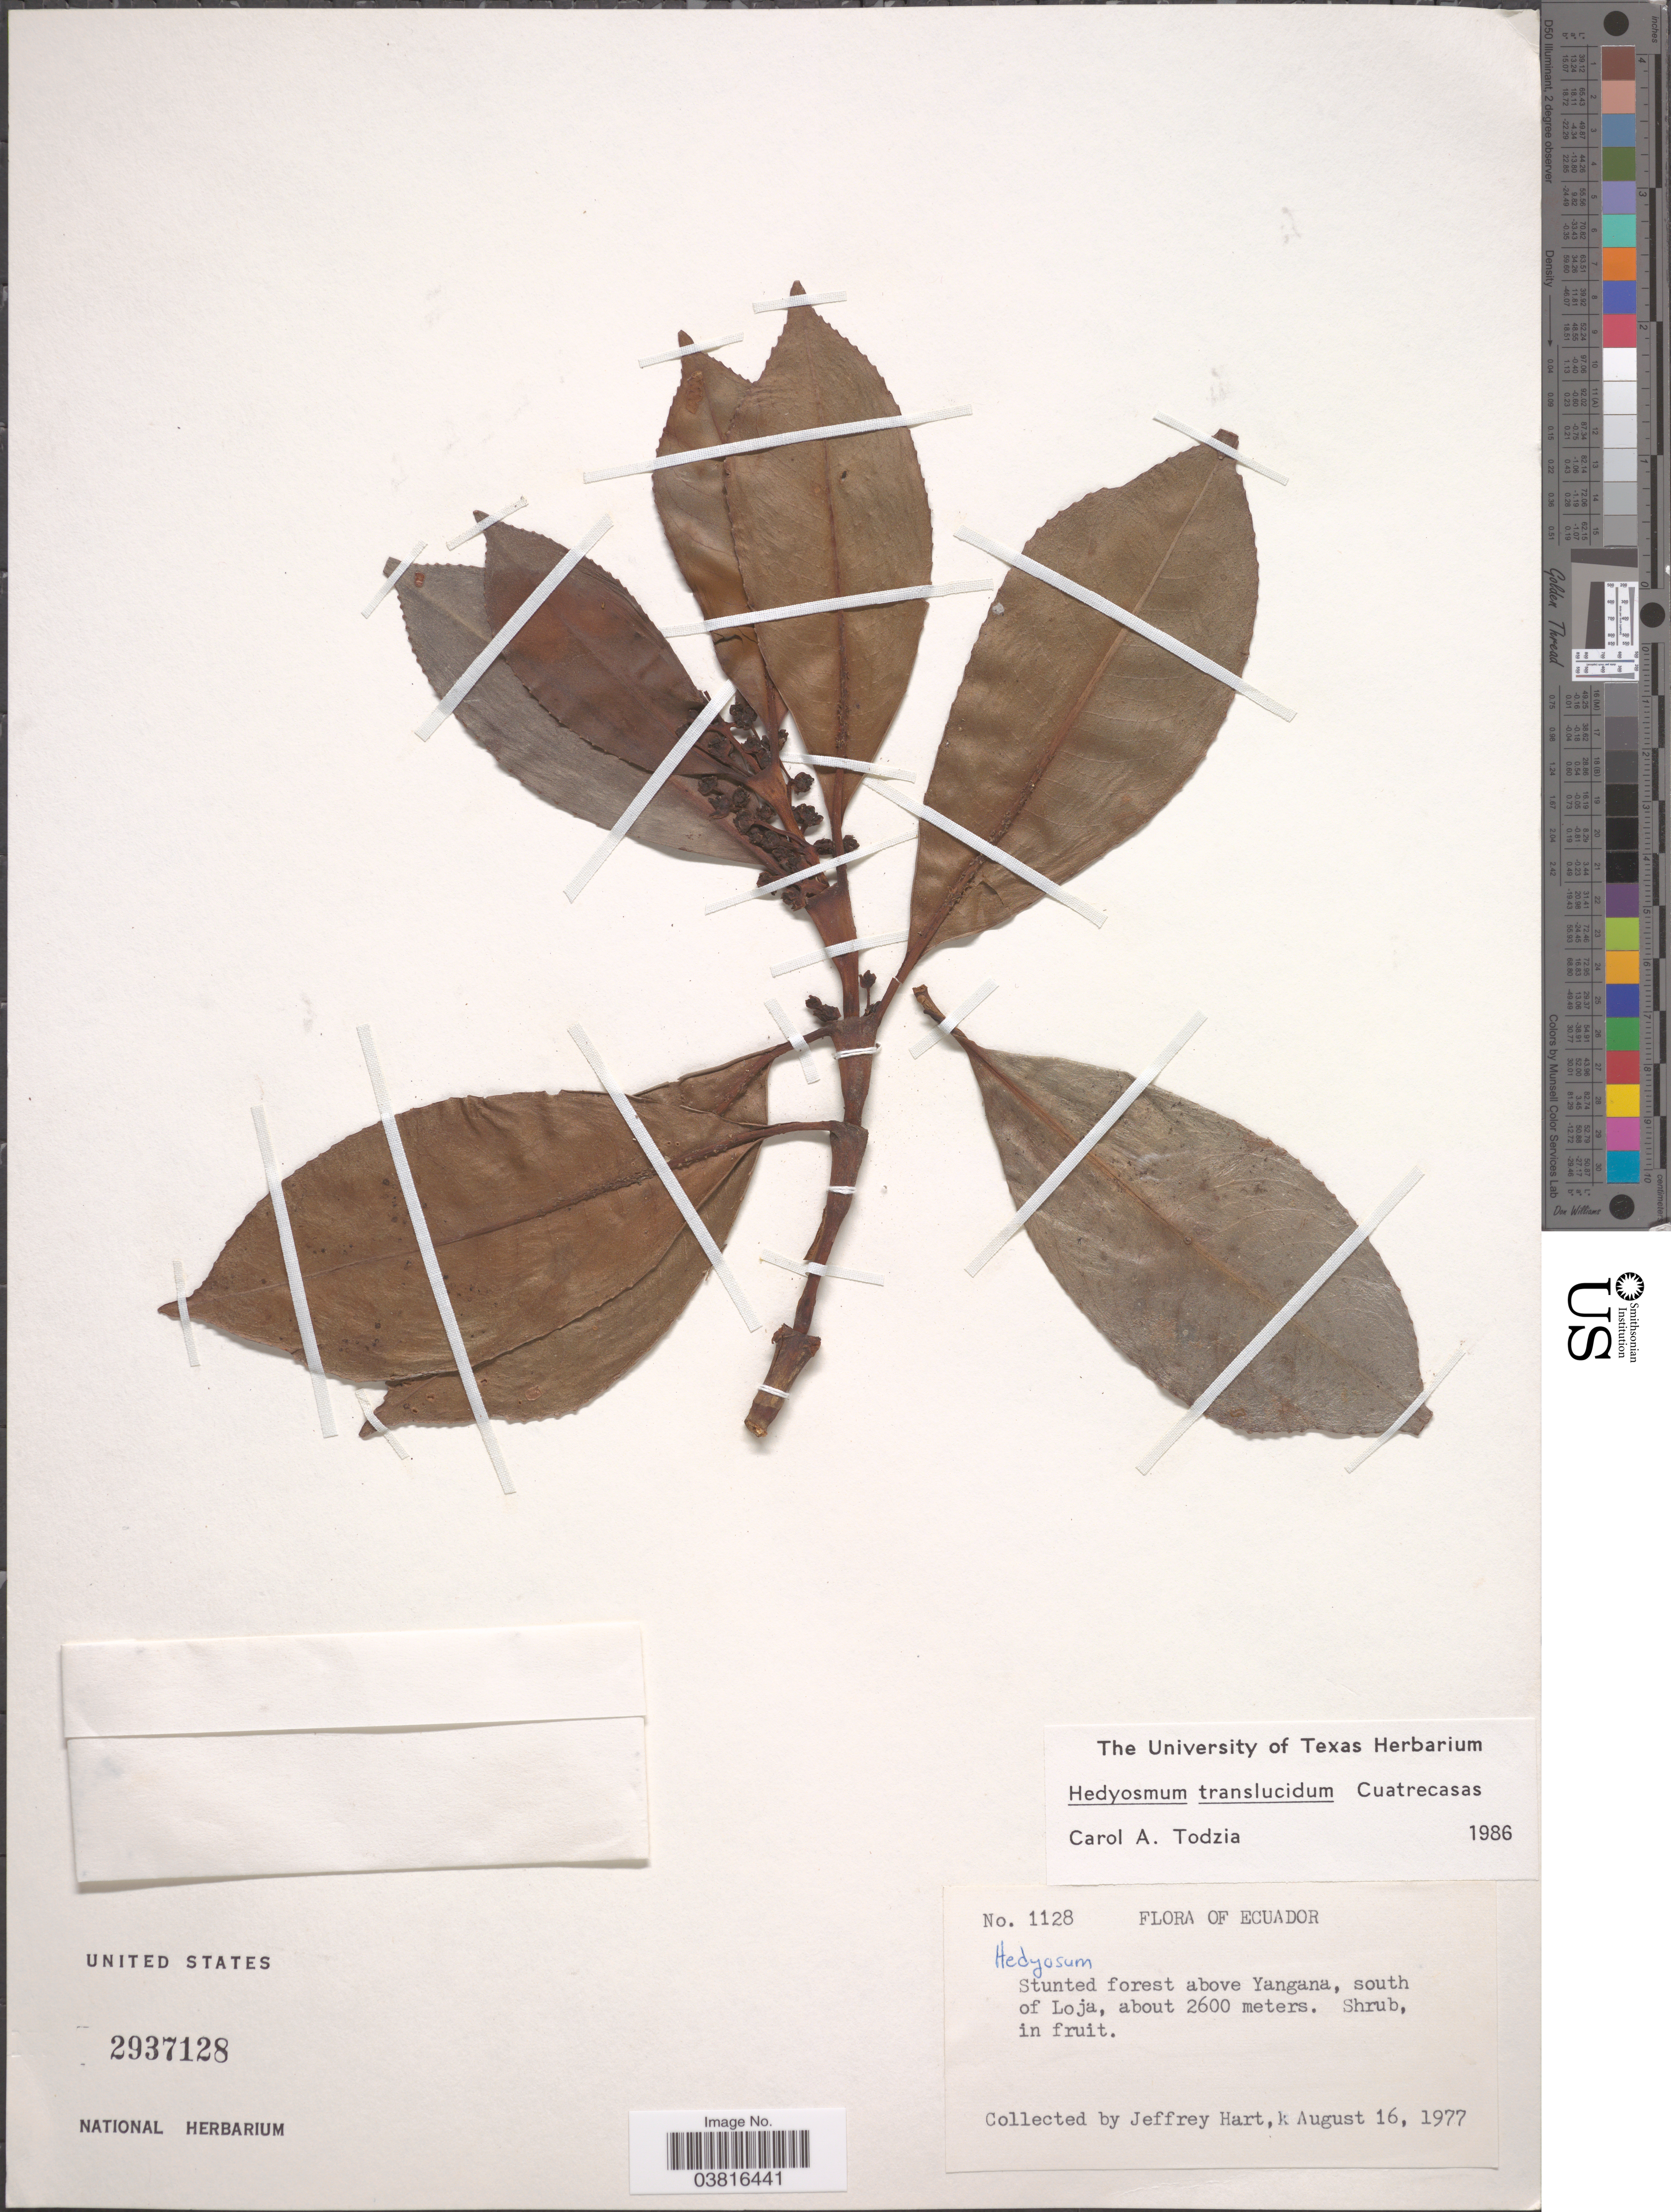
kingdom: Plantae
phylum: Tracheophyta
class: Magnoliopsida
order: Chloranthales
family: Chloranthaceae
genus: Hedyosmum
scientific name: Hedyosmum translucidum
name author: Cuatrec.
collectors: J. A. Hart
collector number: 1128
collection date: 1977-08-16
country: Ecuador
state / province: Loja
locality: Stunted forest above Yangana, south of Loja.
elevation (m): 2600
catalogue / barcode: US 2937128